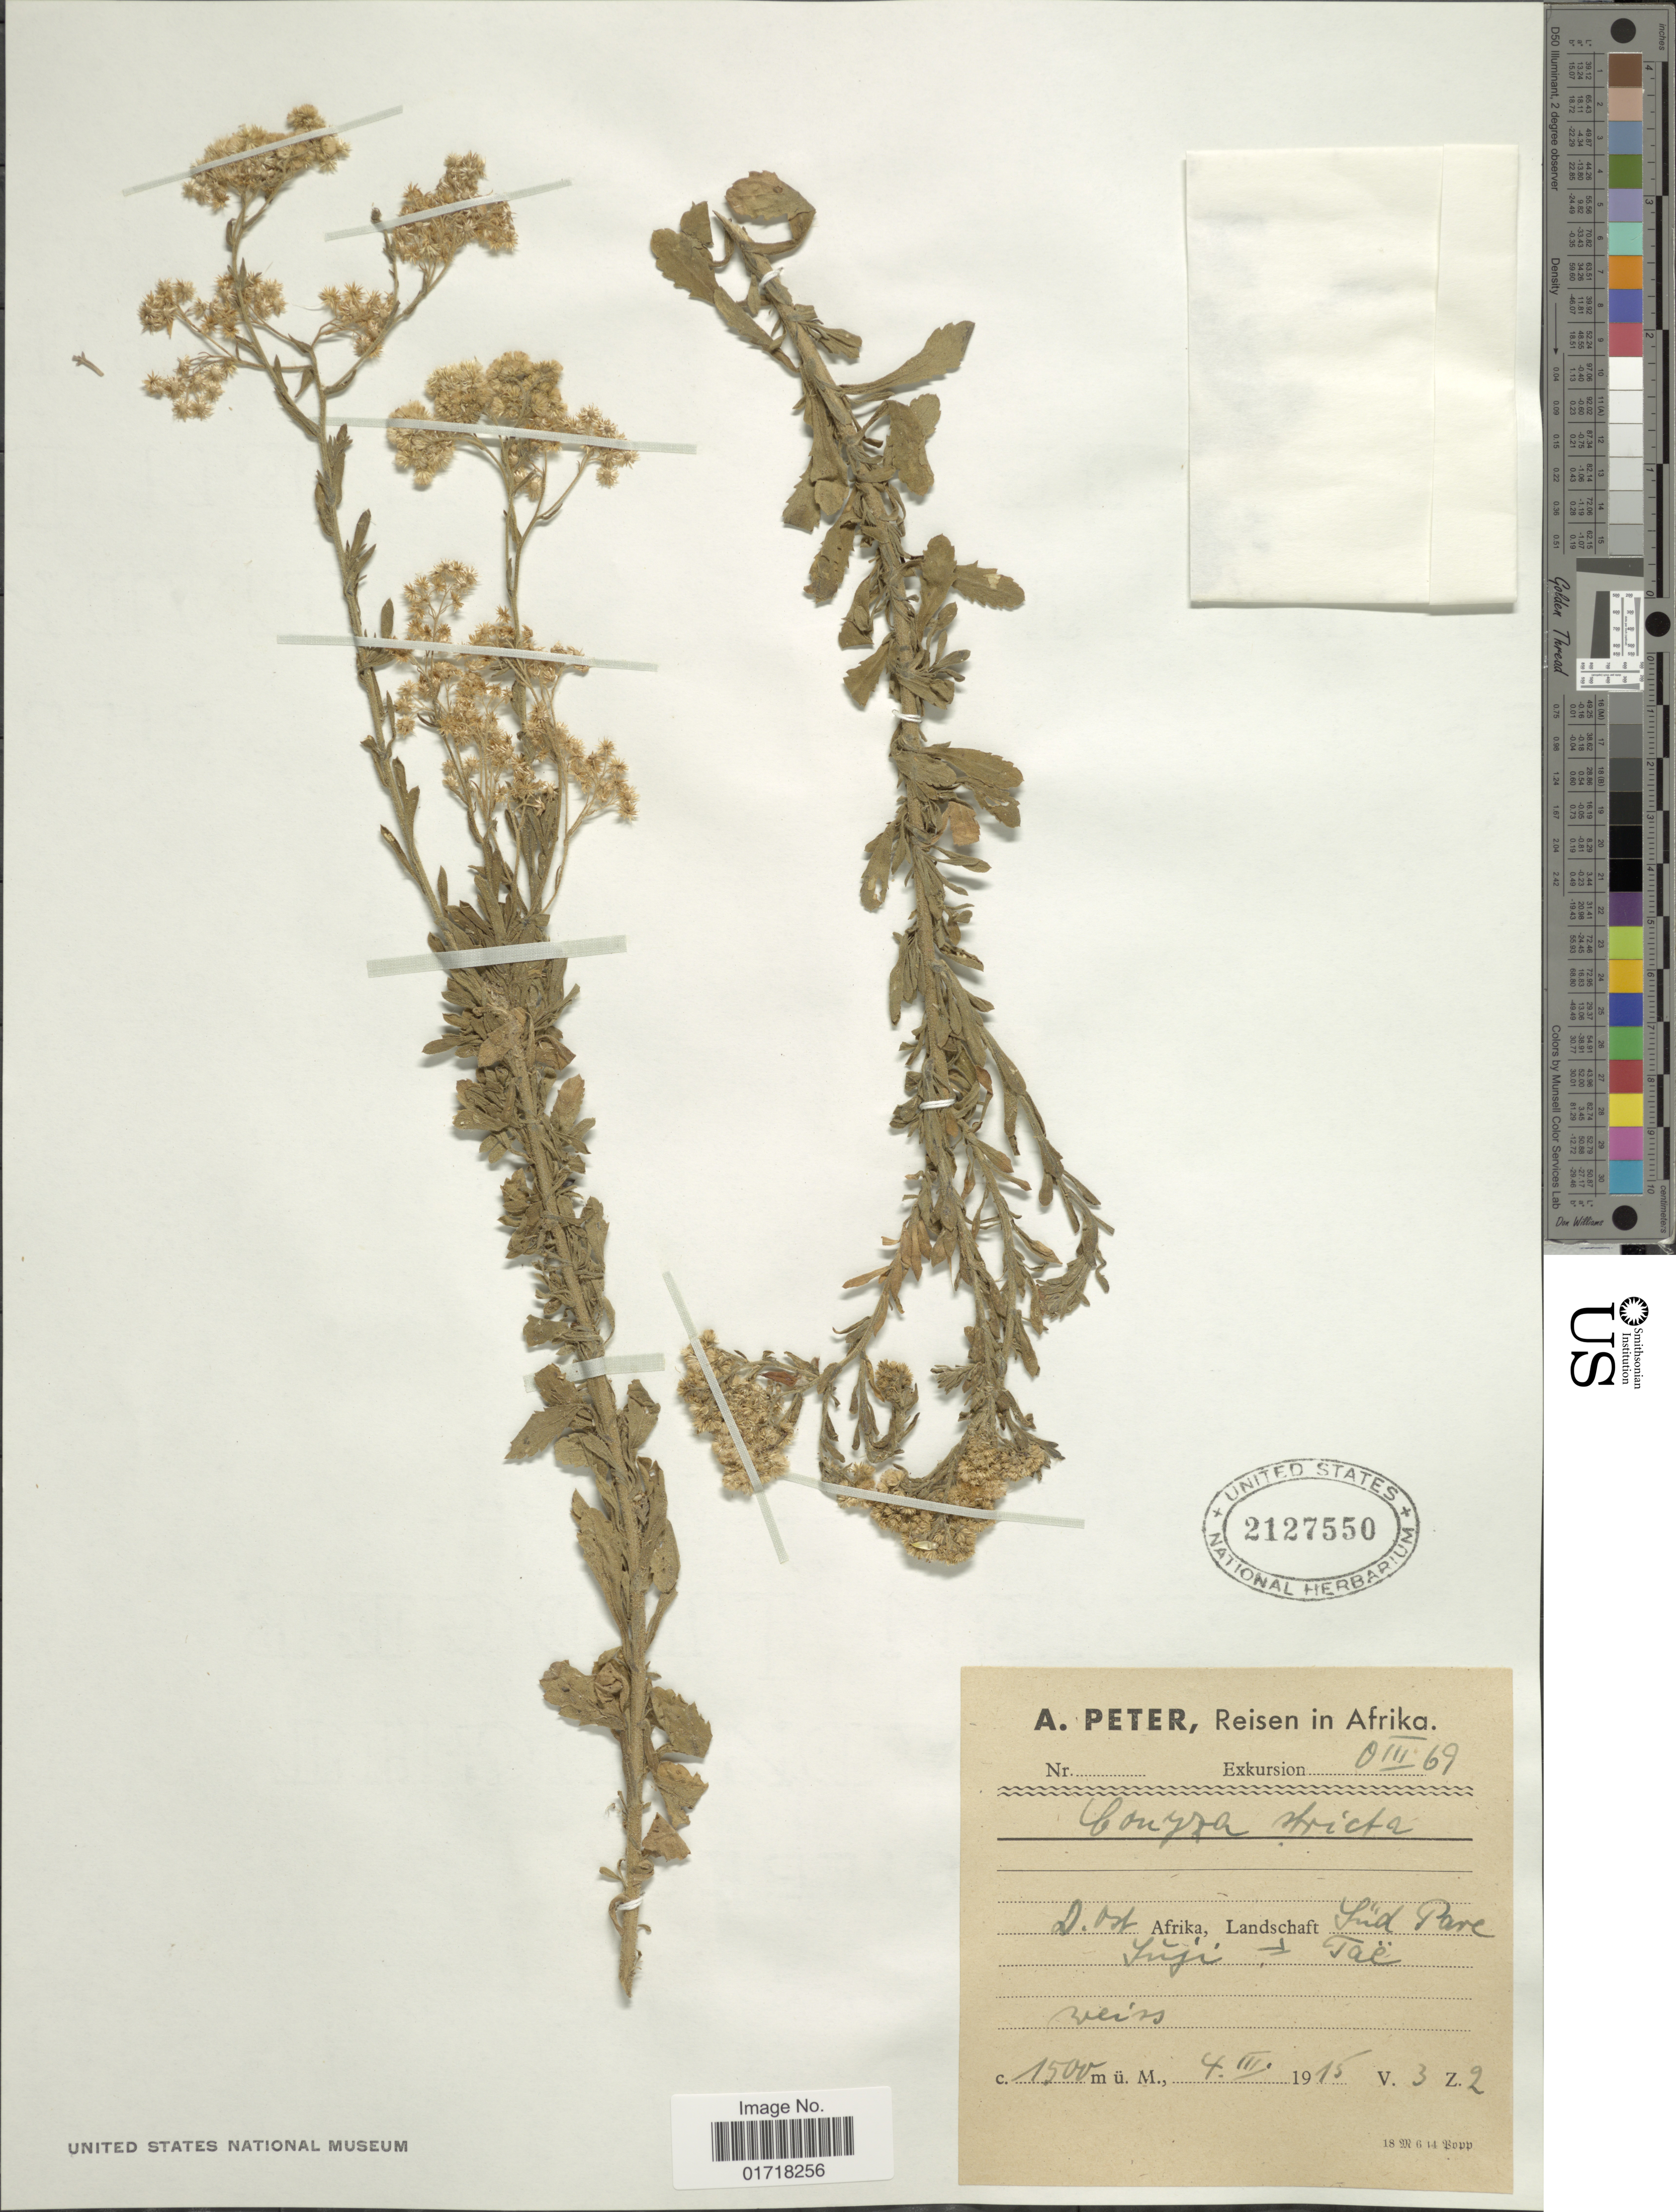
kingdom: Plantae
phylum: Tracheophyta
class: Magnoliopsida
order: Asterales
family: Asteraceae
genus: Conyza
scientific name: Conyza stricta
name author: (Chodat) Willd.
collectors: A. Peter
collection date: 1915-03-04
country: South Africa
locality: D. Ost Afrika, Landschaft Sud Pare Juji, Tac.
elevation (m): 1500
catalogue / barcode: US 2127550